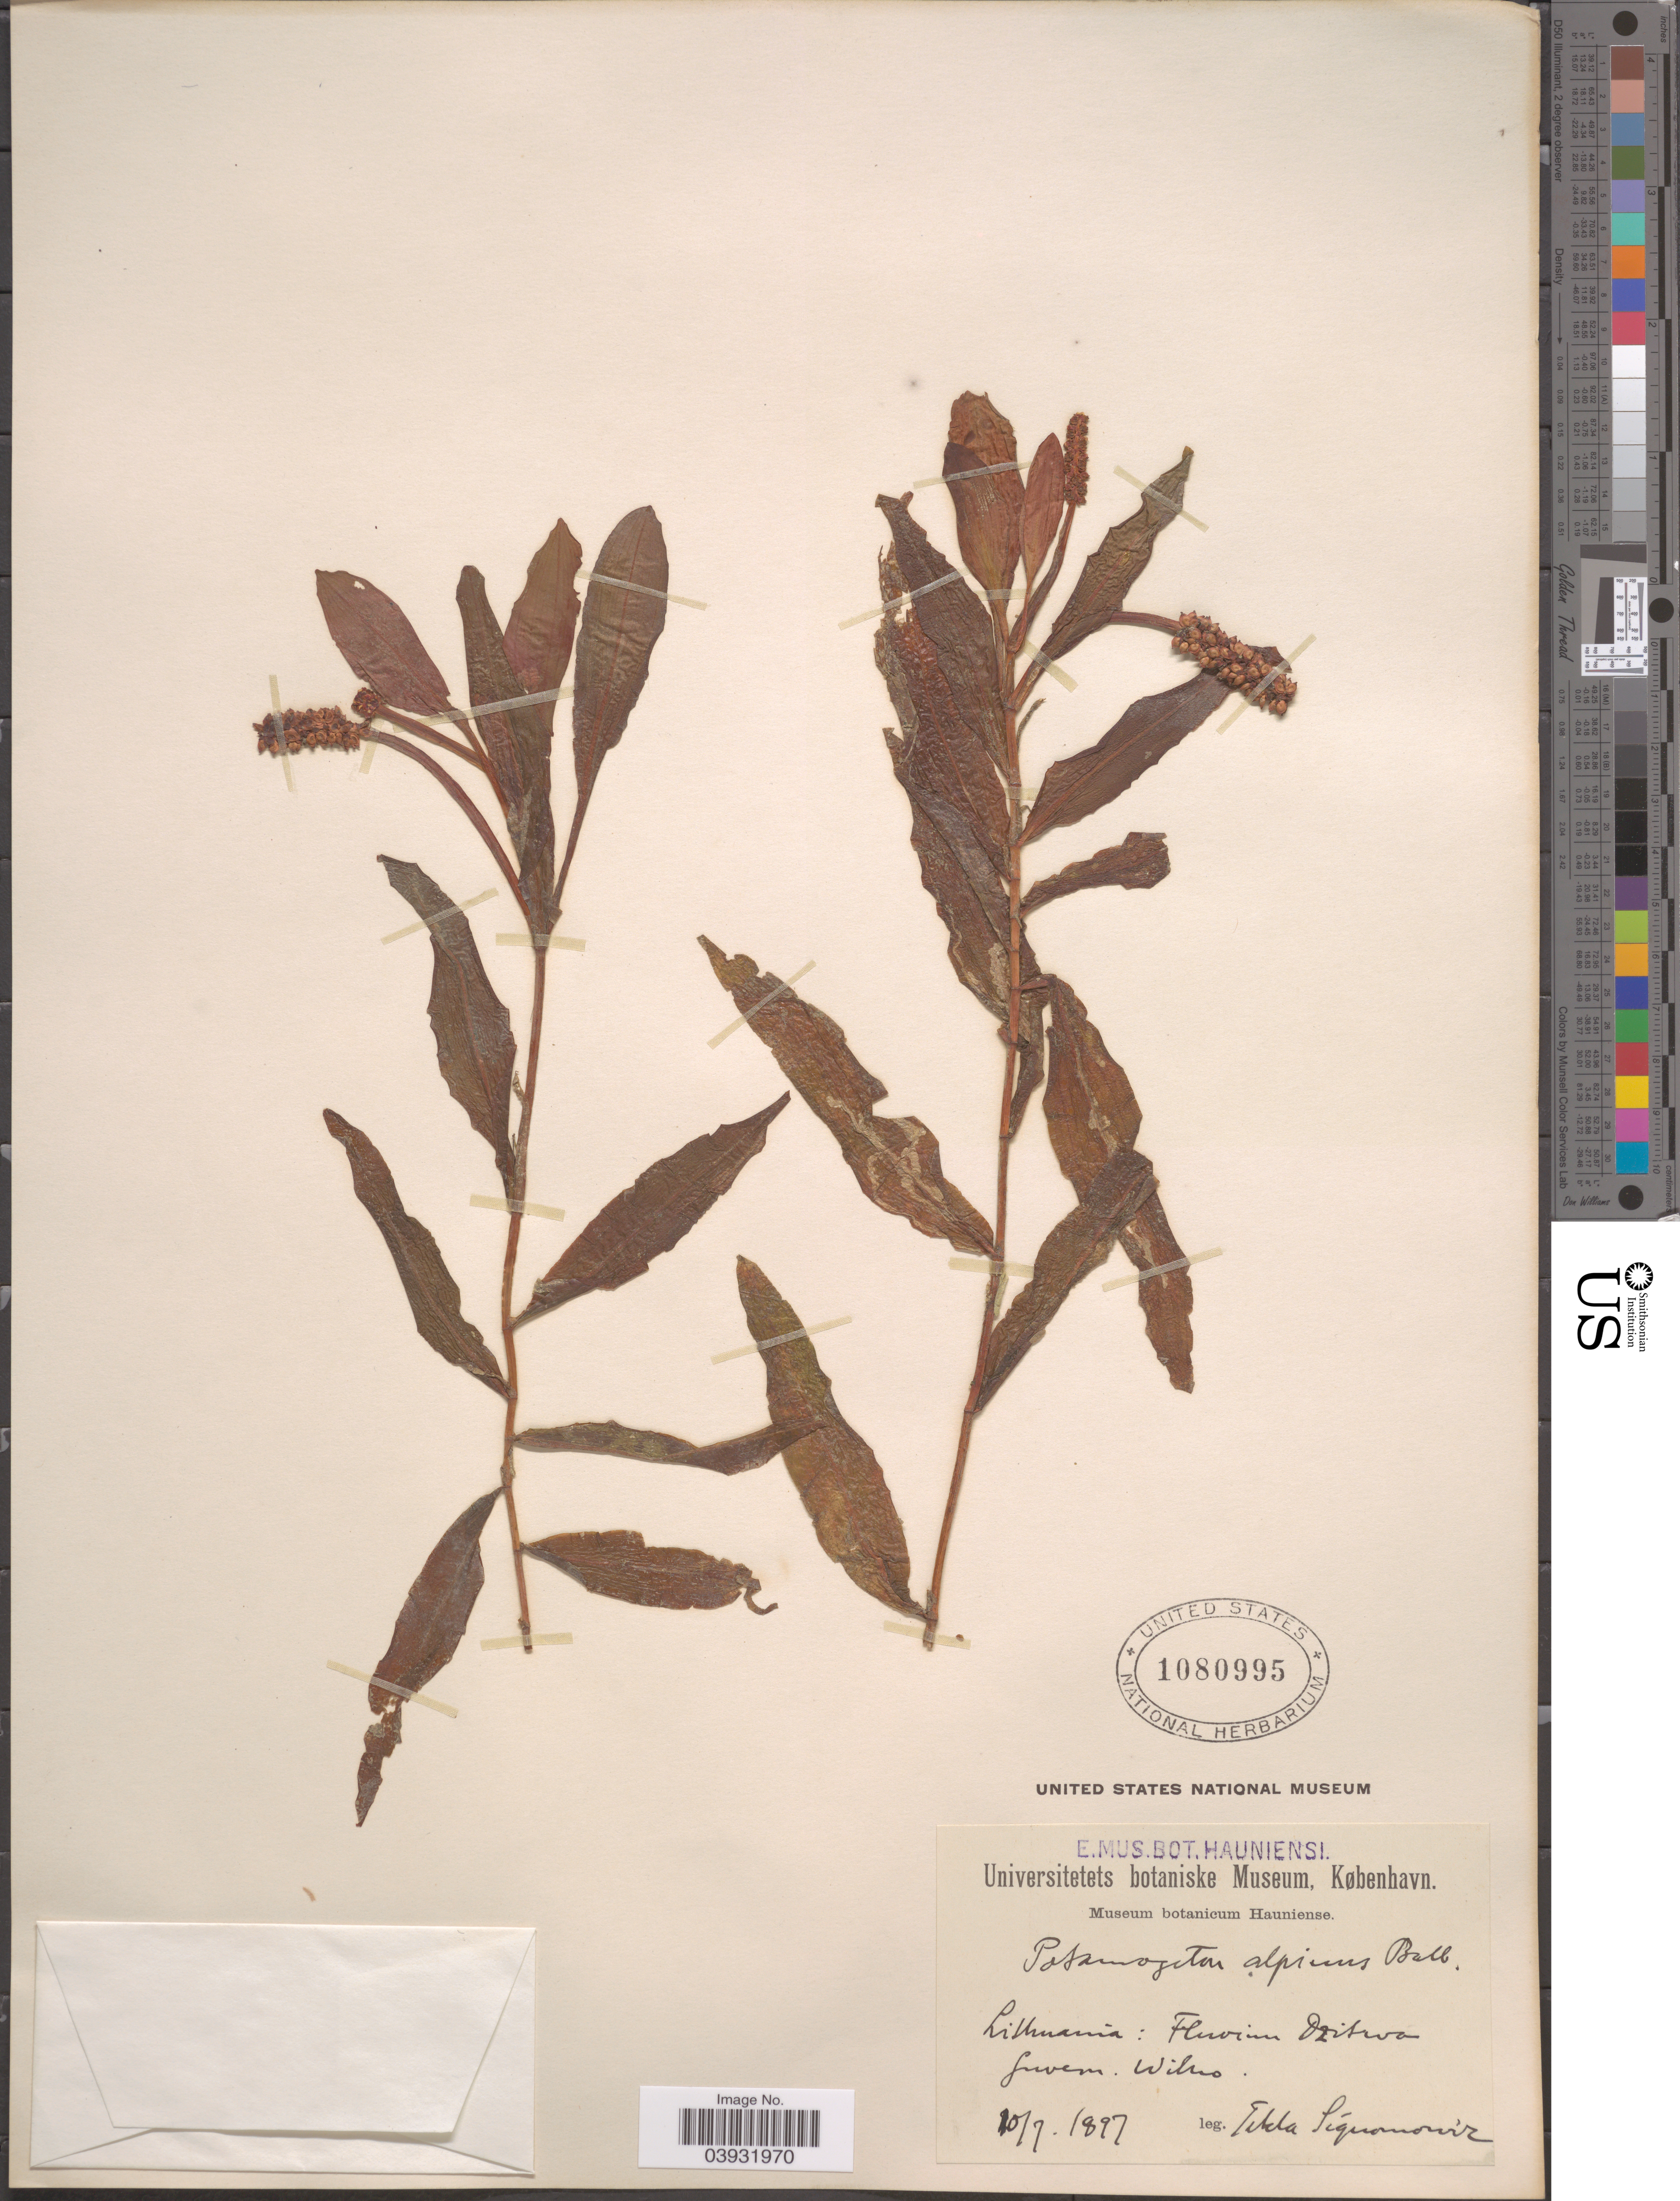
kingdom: Plantae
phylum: Tracheophyta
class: Liliopsida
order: Alismatales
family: Potamogetonaceae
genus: Potamogeton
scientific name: Potamogeton alpinus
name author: Balb.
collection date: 1897-07-10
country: Lithuania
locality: Lithuania: Fluvium Ozitwa fuvem Wilno. [interpreted]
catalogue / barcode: US 1080995